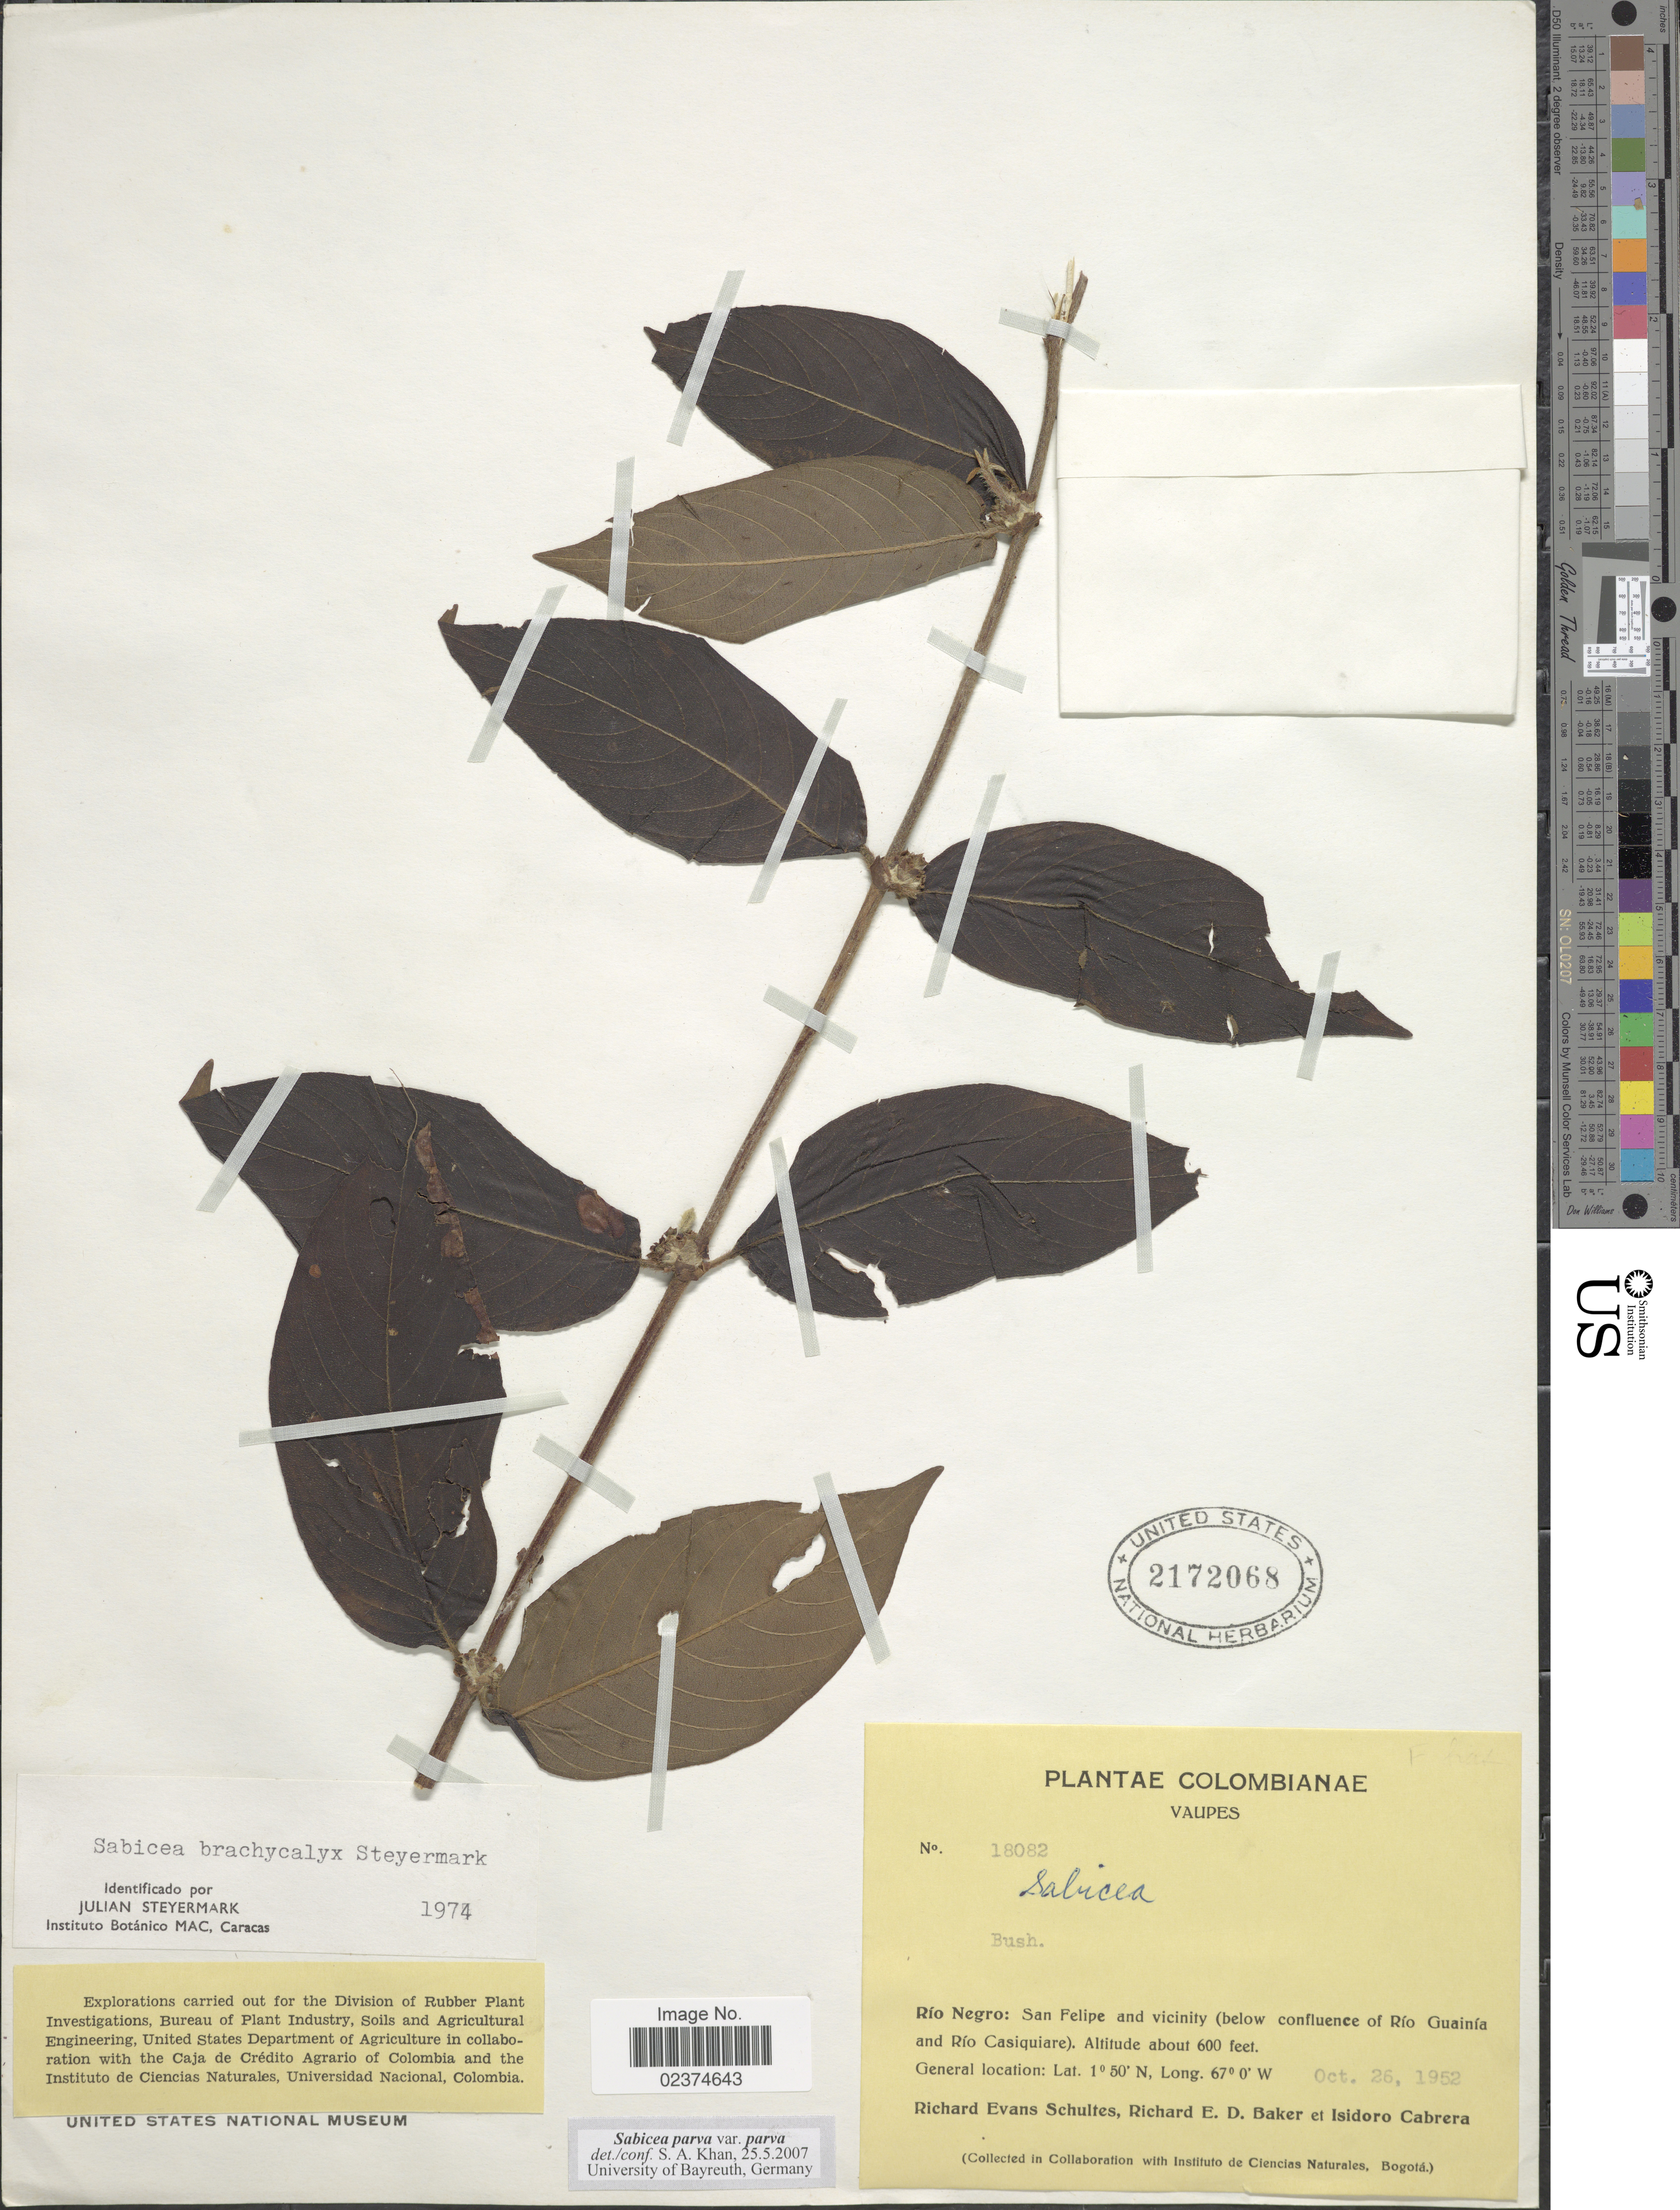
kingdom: Plantae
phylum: Tracheophyta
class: Magnoliopsida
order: Gentianales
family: Rubiaceae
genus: Sabicea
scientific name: Sabicea parva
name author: Wernham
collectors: R. E. Schultes, R. E. D. Baker & I. Cabrera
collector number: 18082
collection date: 1952-10-26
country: Colombia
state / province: Vaupés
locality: Rio Negro: San Felipe and vicinity (below confluence of Rio Guainia and Rio Casiquiare)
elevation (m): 183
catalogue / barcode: US 2172068